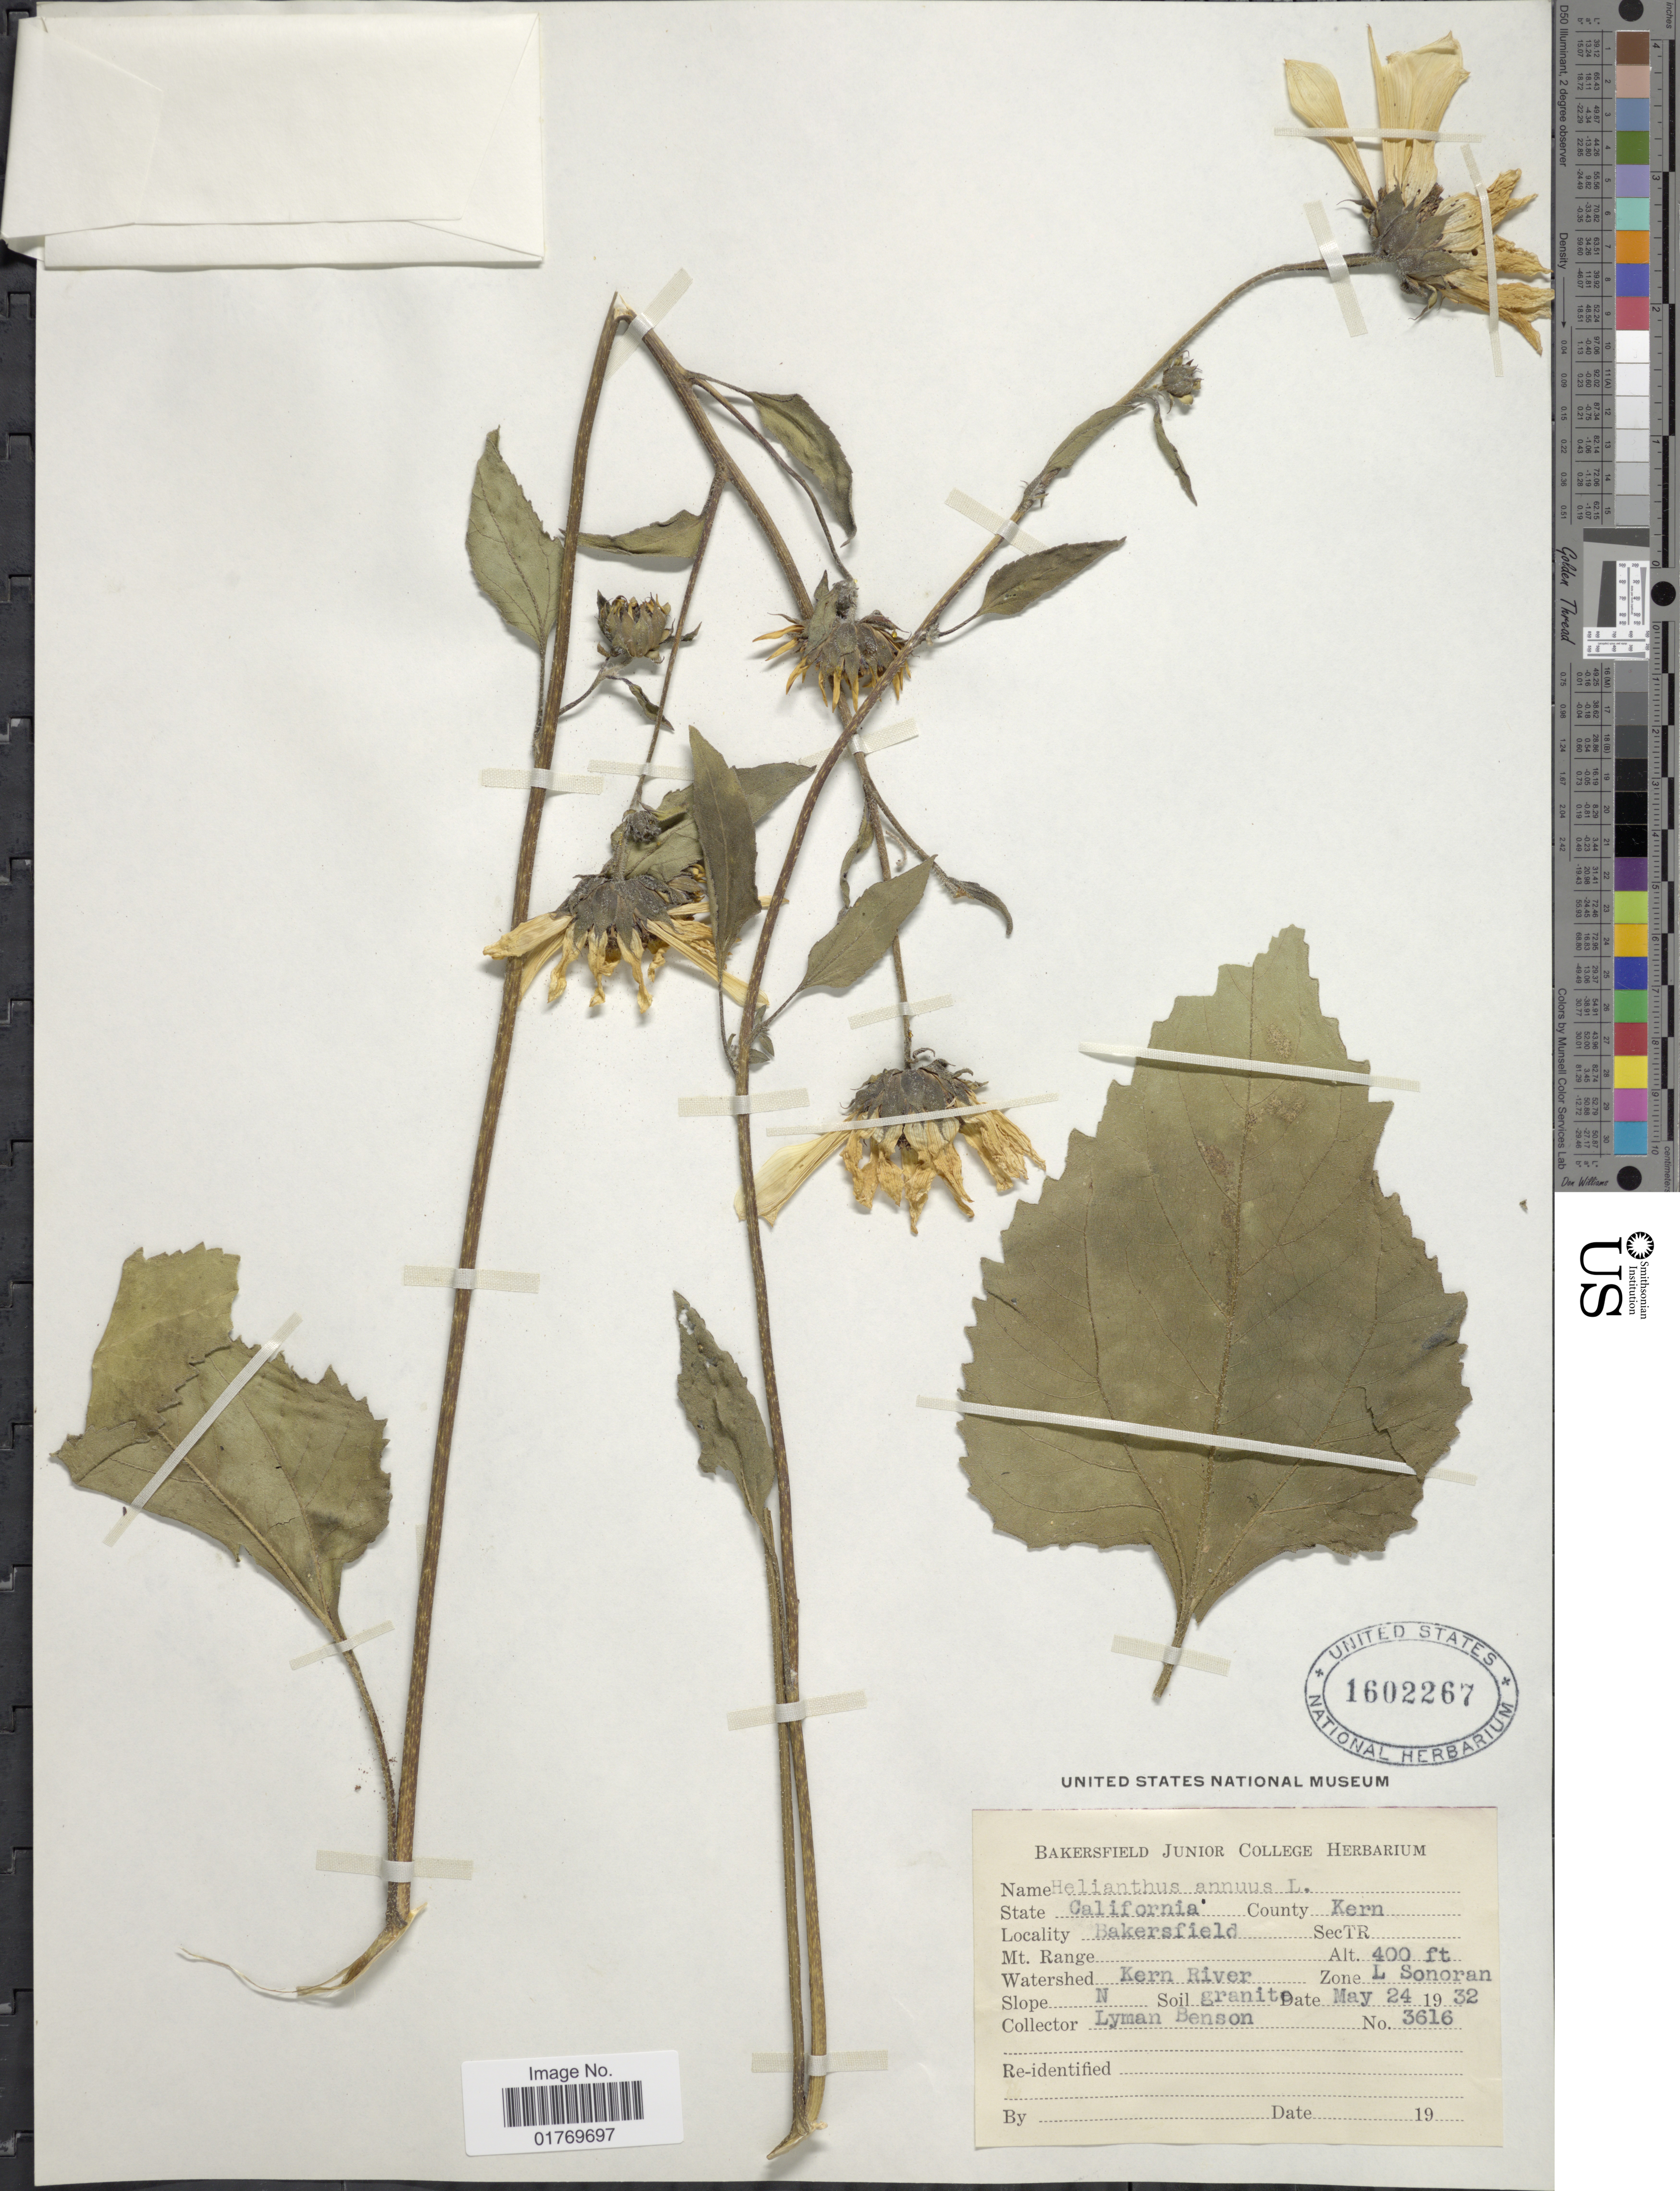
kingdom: Plantae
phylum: Tracheophyta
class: Magnoliopsida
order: Asterales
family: Asteraceae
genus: Helianthus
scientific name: Helianthus annuus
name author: L.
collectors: L. D. Benson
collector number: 3616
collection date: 1932-05-24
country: United States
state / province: California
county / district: Kern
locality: State California, County Kern, Bakersfield, Kern River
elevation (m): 122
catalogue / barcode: US 1602267